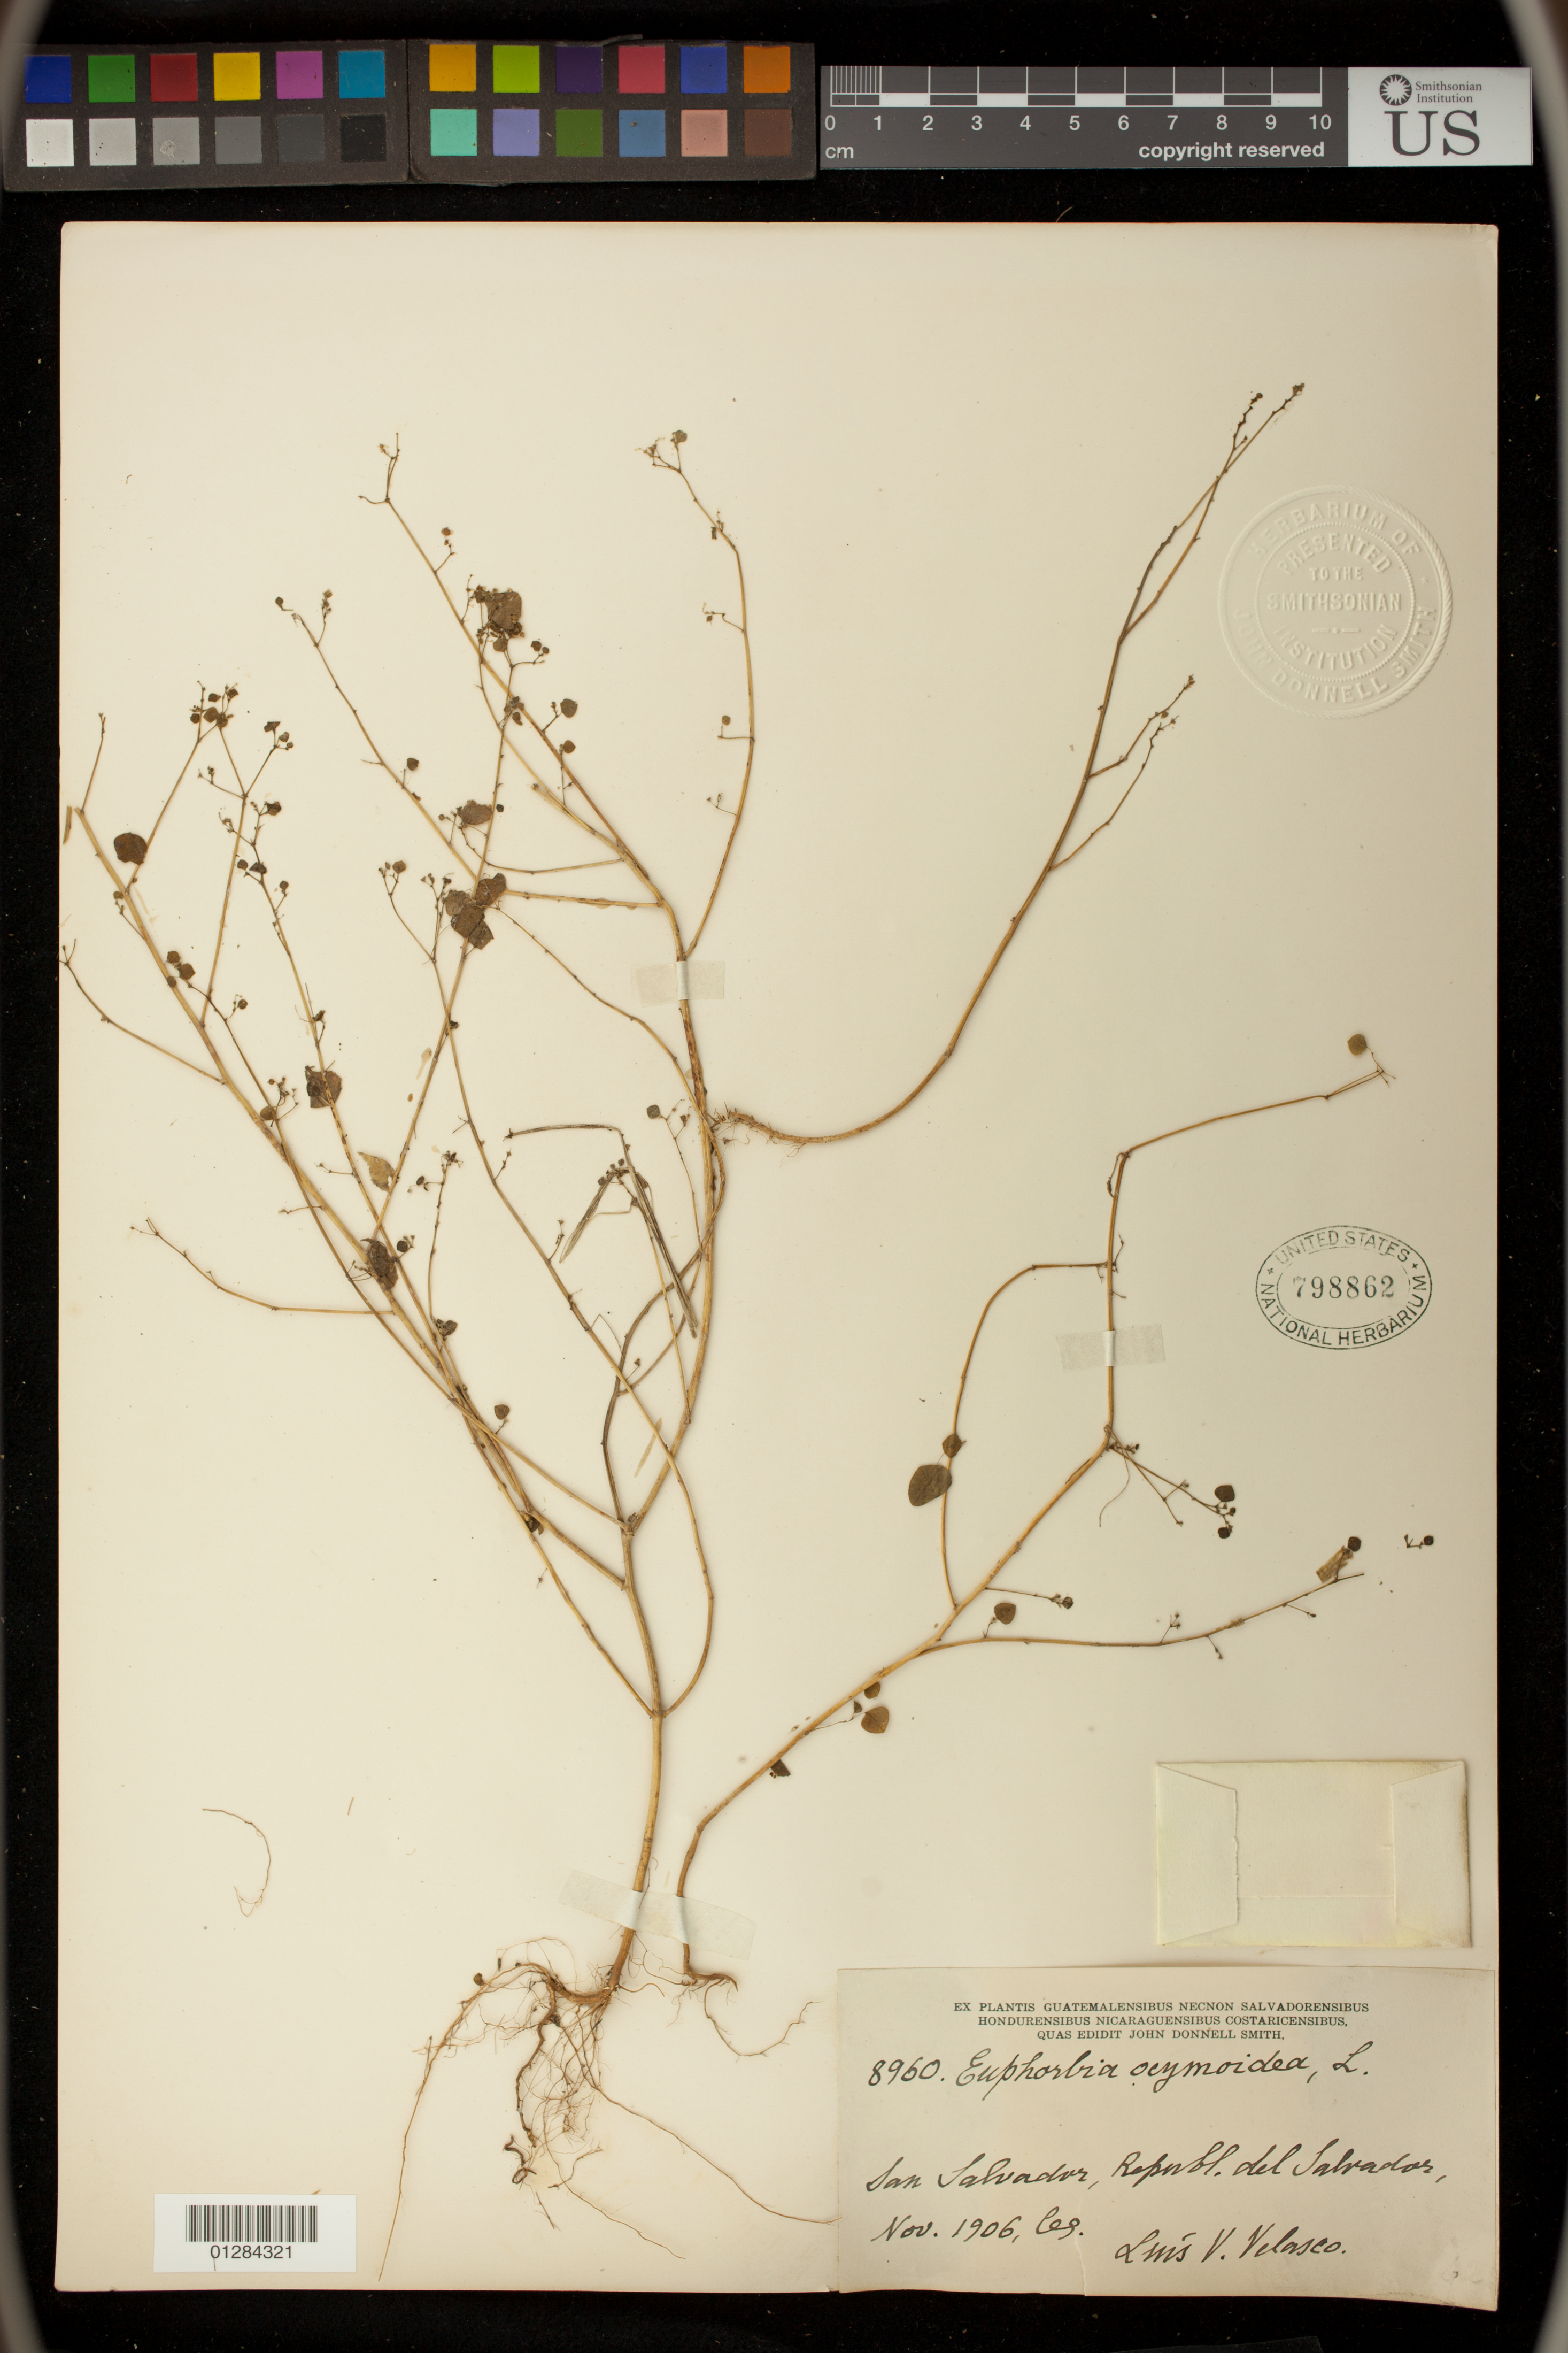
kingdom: Plantae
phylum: Tracheophyta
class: Magnoliopsida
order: Malpighiales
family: Euphorbiaceae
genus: Euphorbia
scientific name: Euphorbia ocymoidea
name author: L.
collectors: L. Velasco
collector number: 8960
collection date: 1906-11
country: El Salvador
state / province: San Salvador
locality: San Salvador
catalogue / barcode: US 798862